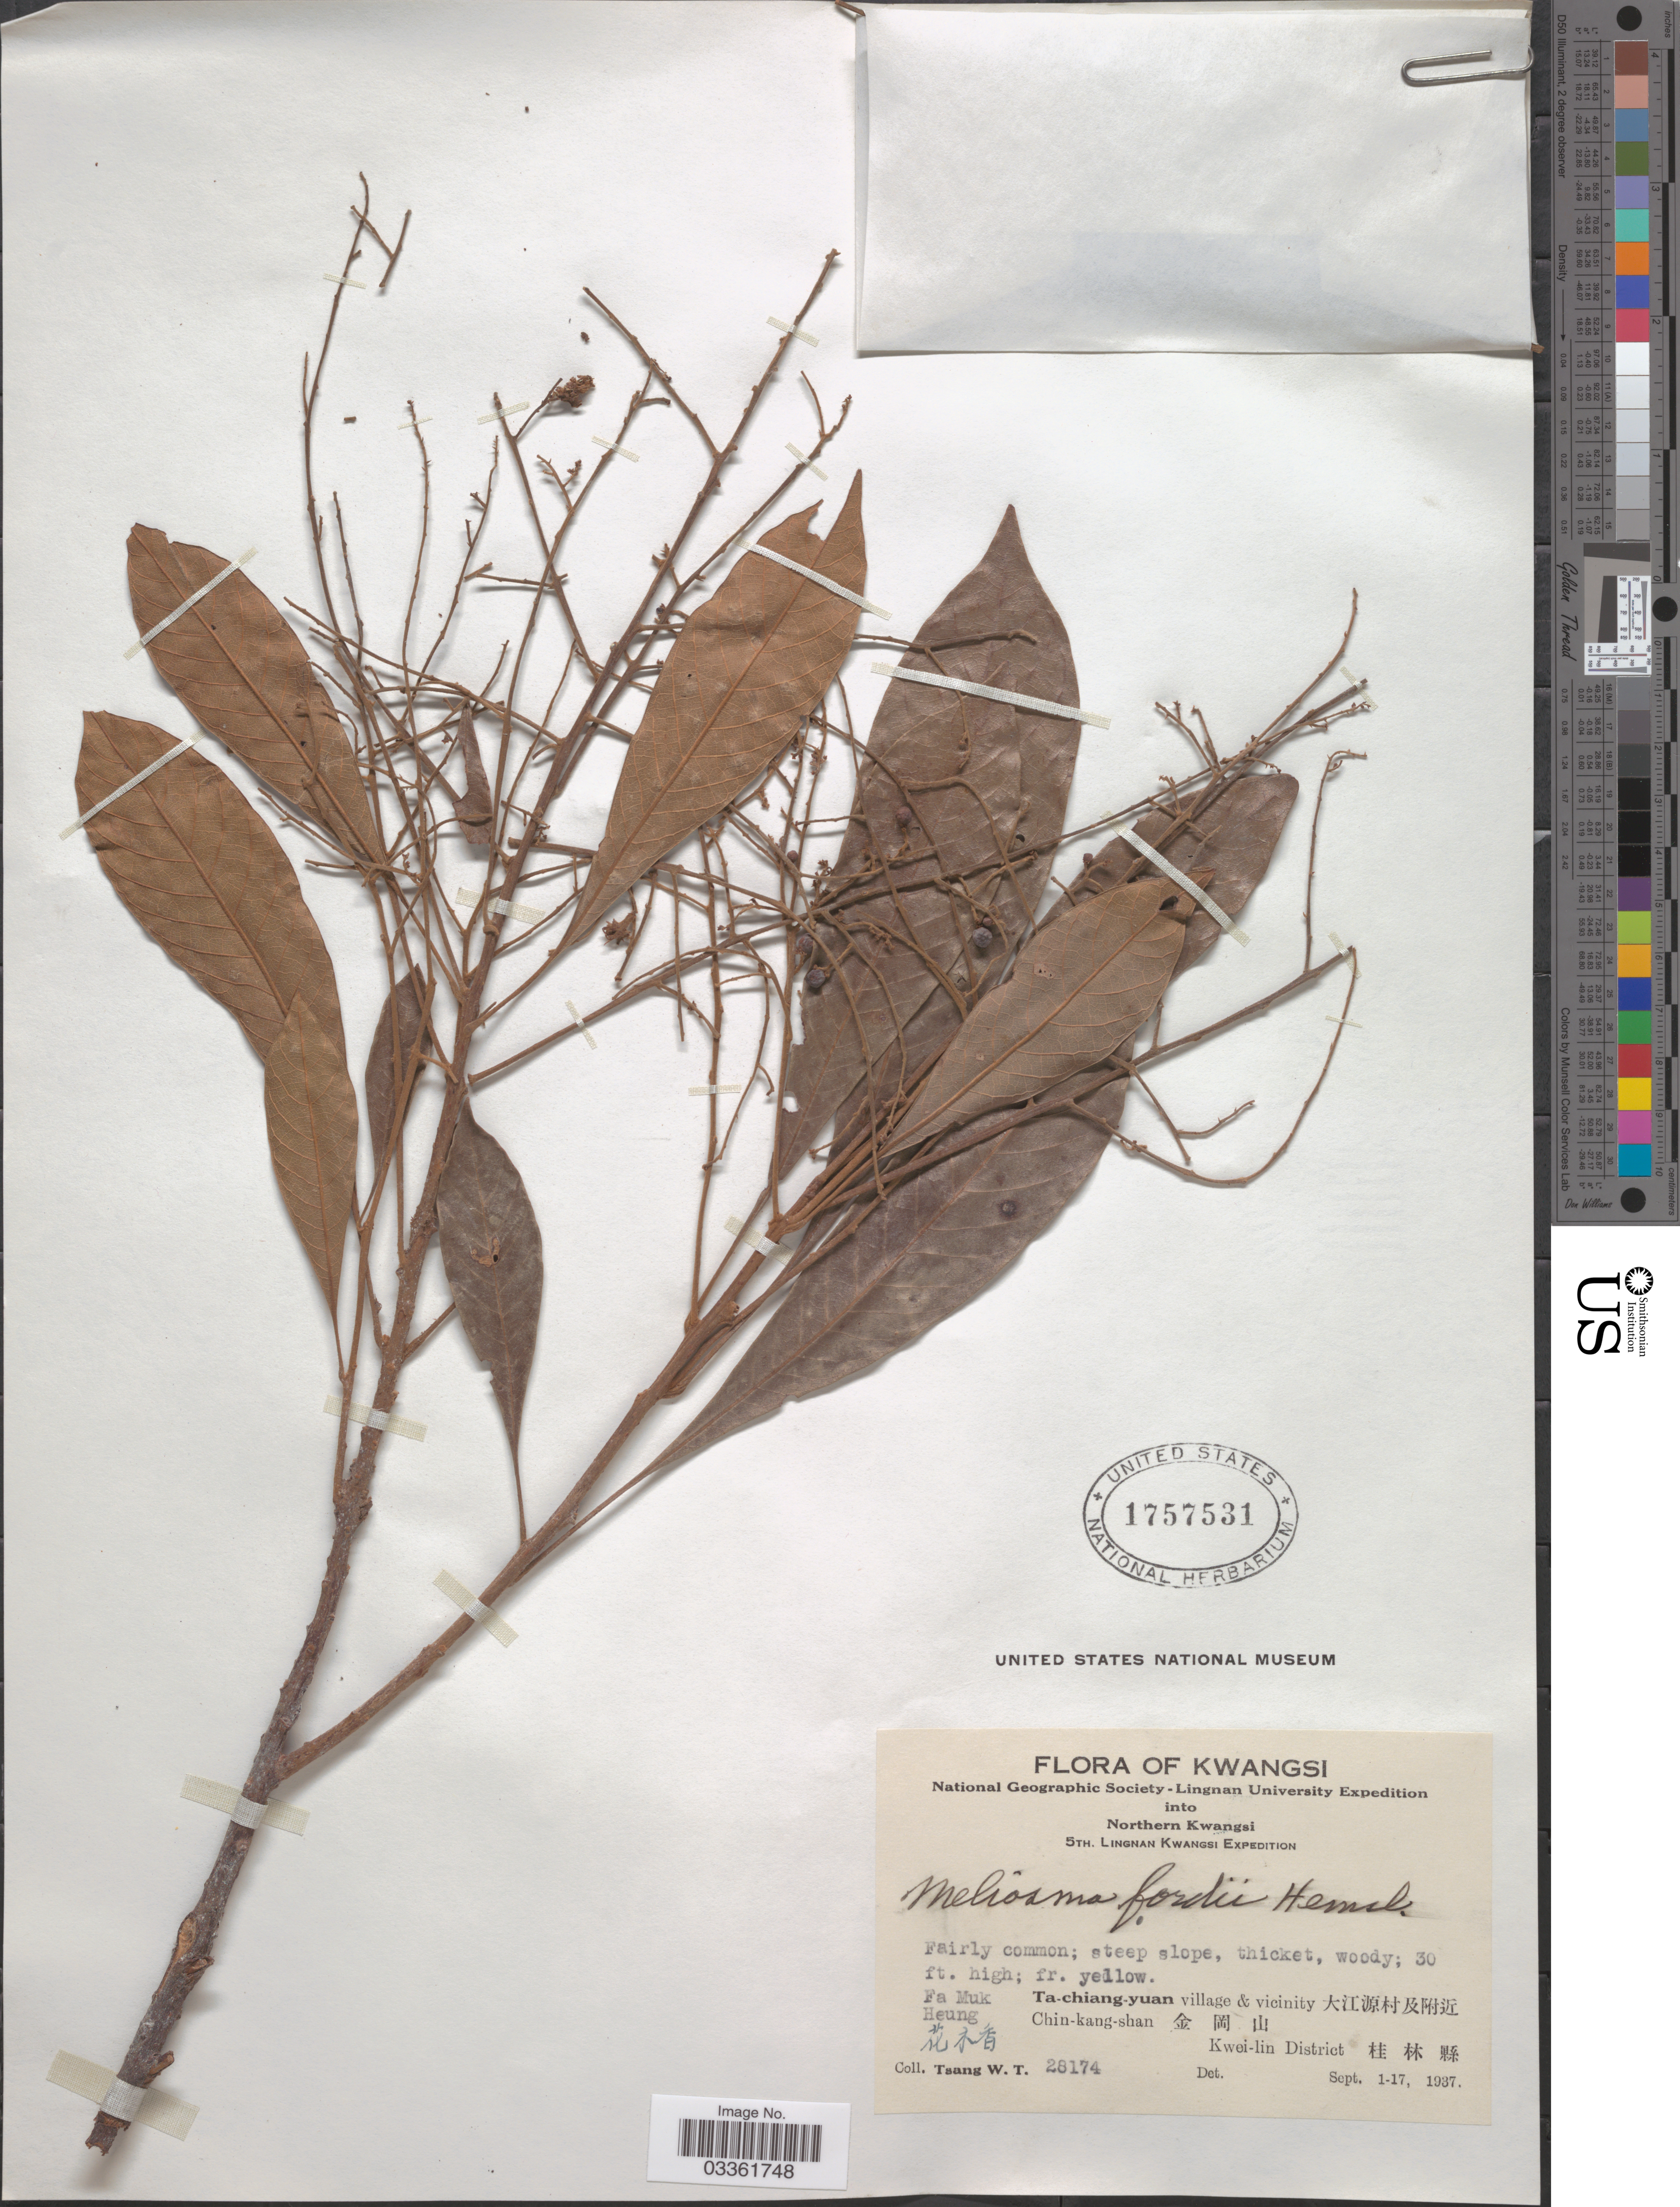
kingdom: Plantae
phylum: Tracheophyta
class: Magnoliopsida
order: Proteales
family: Sabiaceae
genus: Meliosma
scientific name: Meliosma fordii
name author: Hemsl.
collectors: W. T. Tsang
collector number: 28174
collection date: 1937-09-01/1937-09-17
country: China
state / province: Guangxi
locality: Kwangsi. Northern Kwangsi. Fa Muk Heung. X. Ta-chiang-yuan village & vicinity X. Chin-kang-shan. X. Kwei-lin District X.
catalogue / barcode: US 1757531